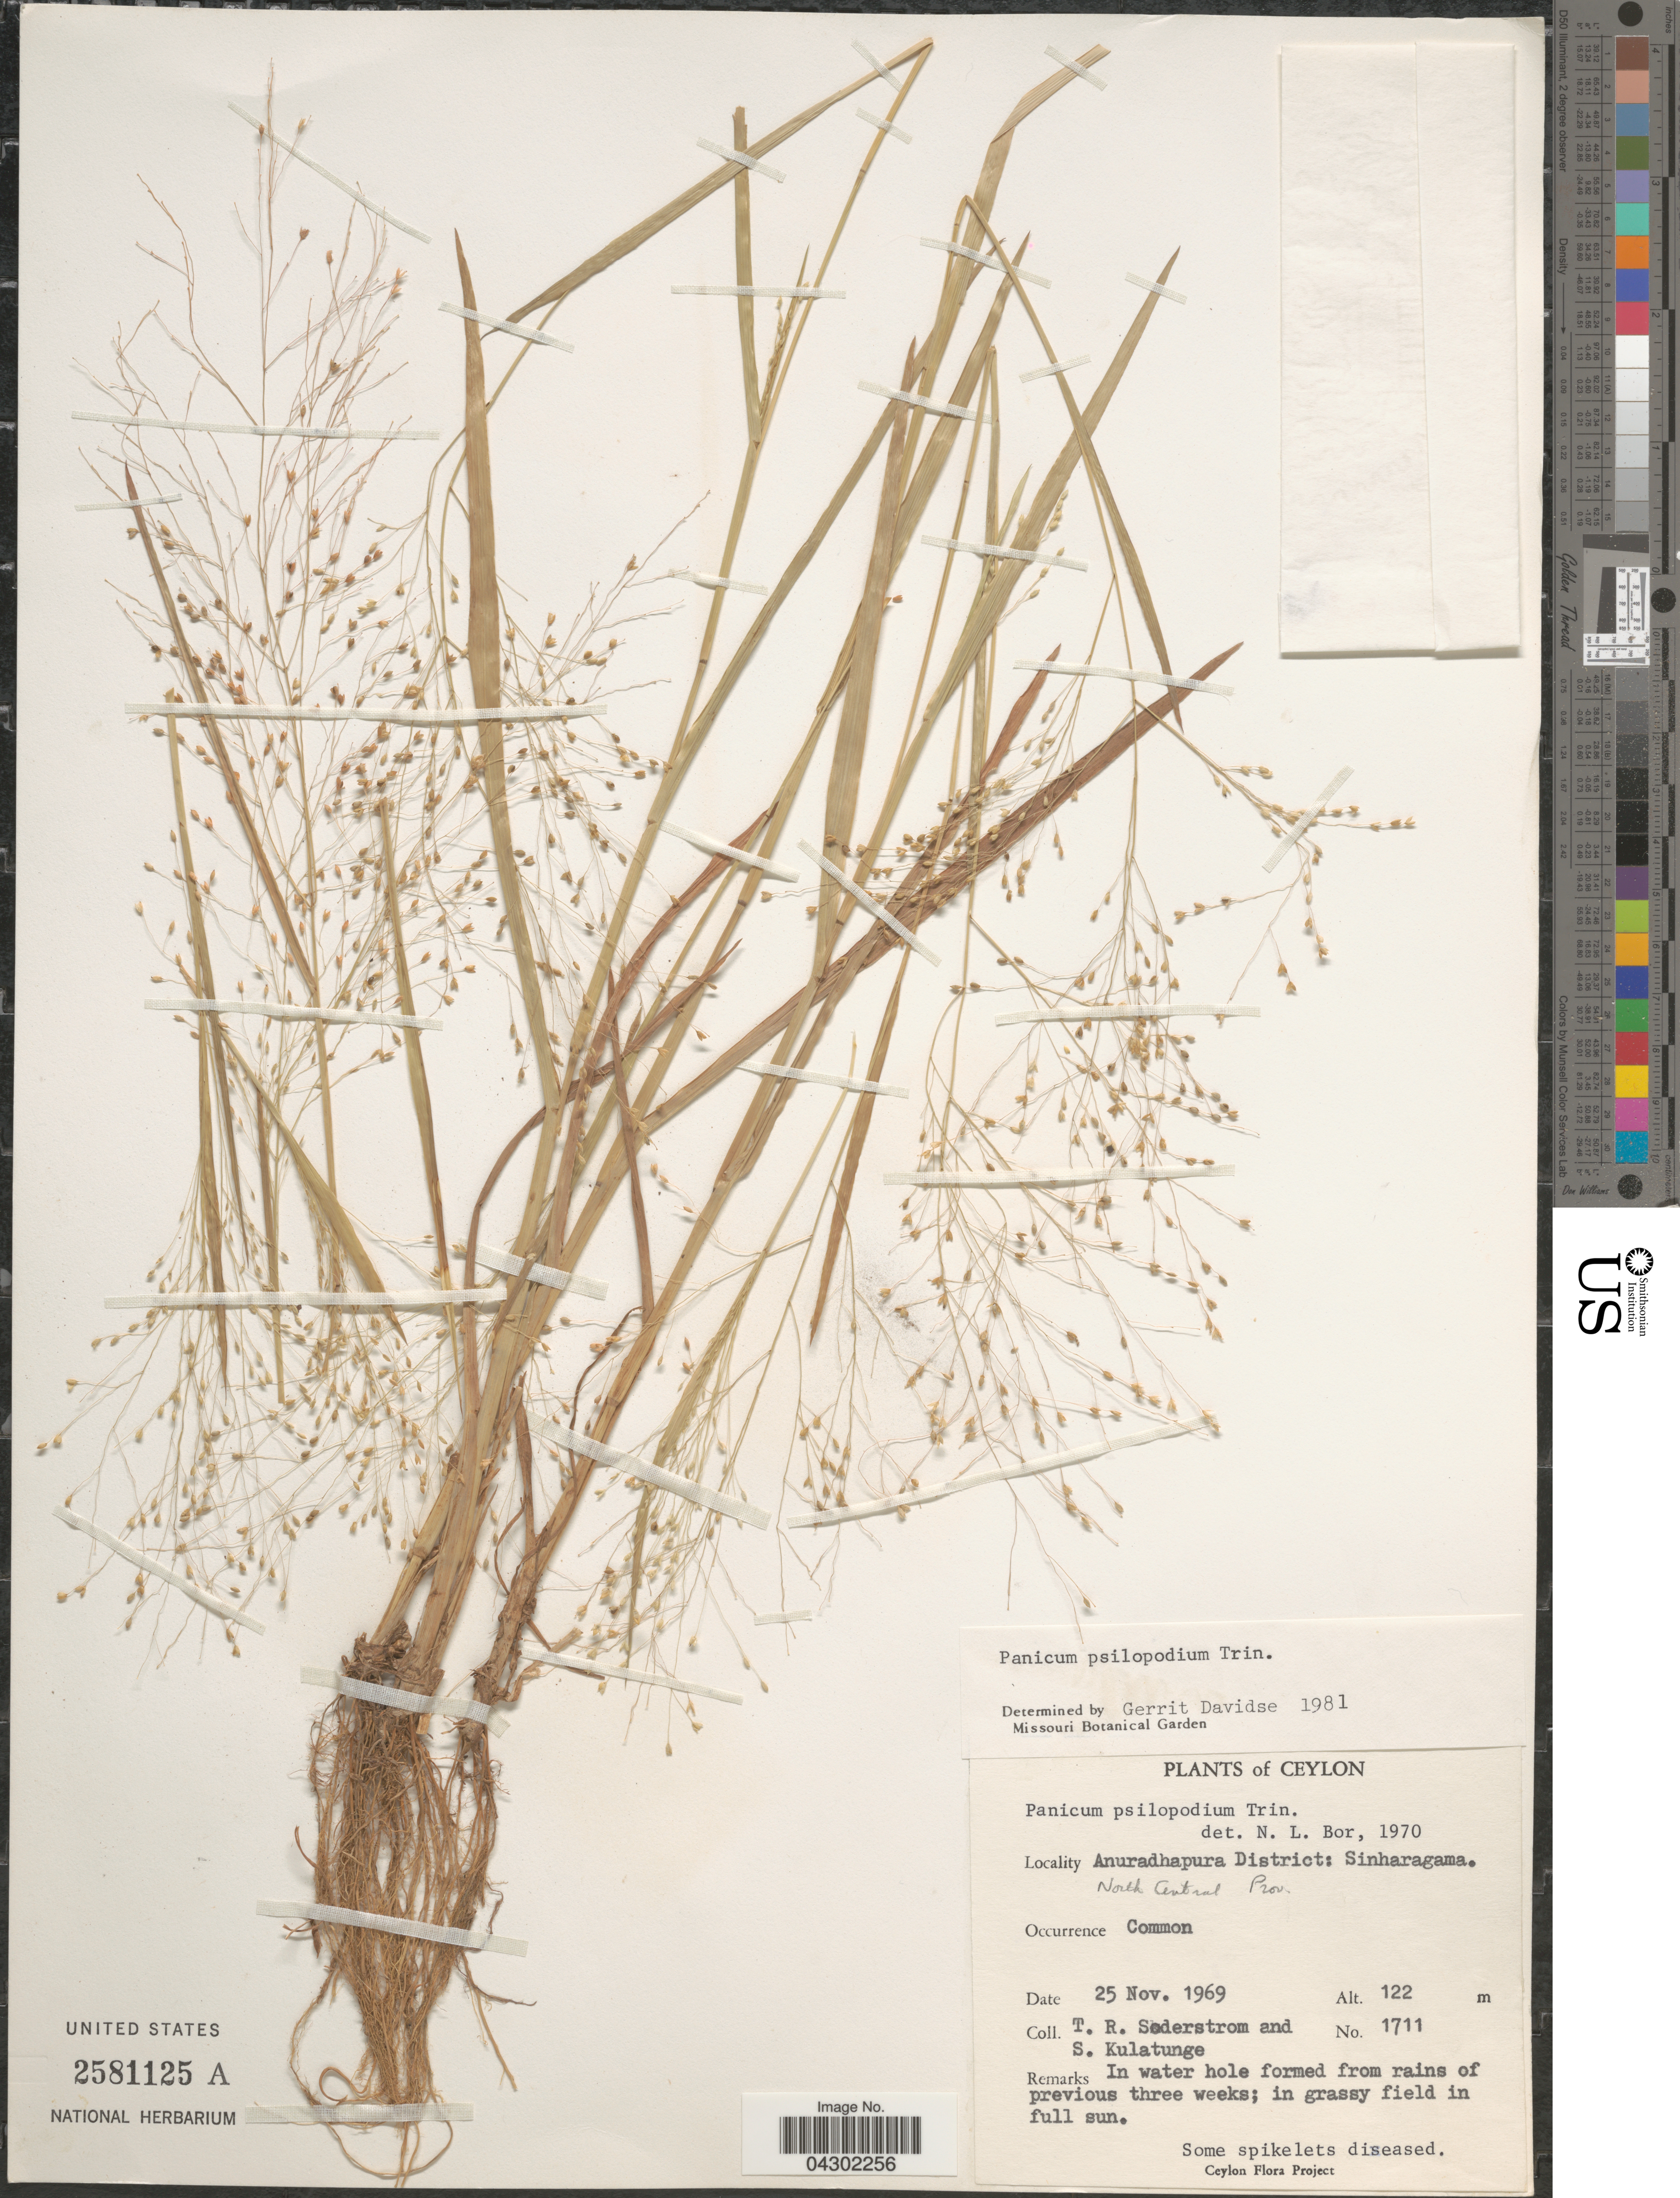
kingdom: Plantae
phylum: Tracheophyta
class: Liliopsida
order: Poales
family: Poaceae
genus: Panicum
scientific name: Panicum sumatrense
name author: P. Roth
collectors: T. R. Soderstrom & S. Kulatunge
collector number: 1711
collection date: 1969-11-25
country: Sri Lanka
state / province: North Central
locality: Ceylon. Anuradhapura District: Sinharagama.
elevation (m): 122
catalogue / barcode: US 2581125A